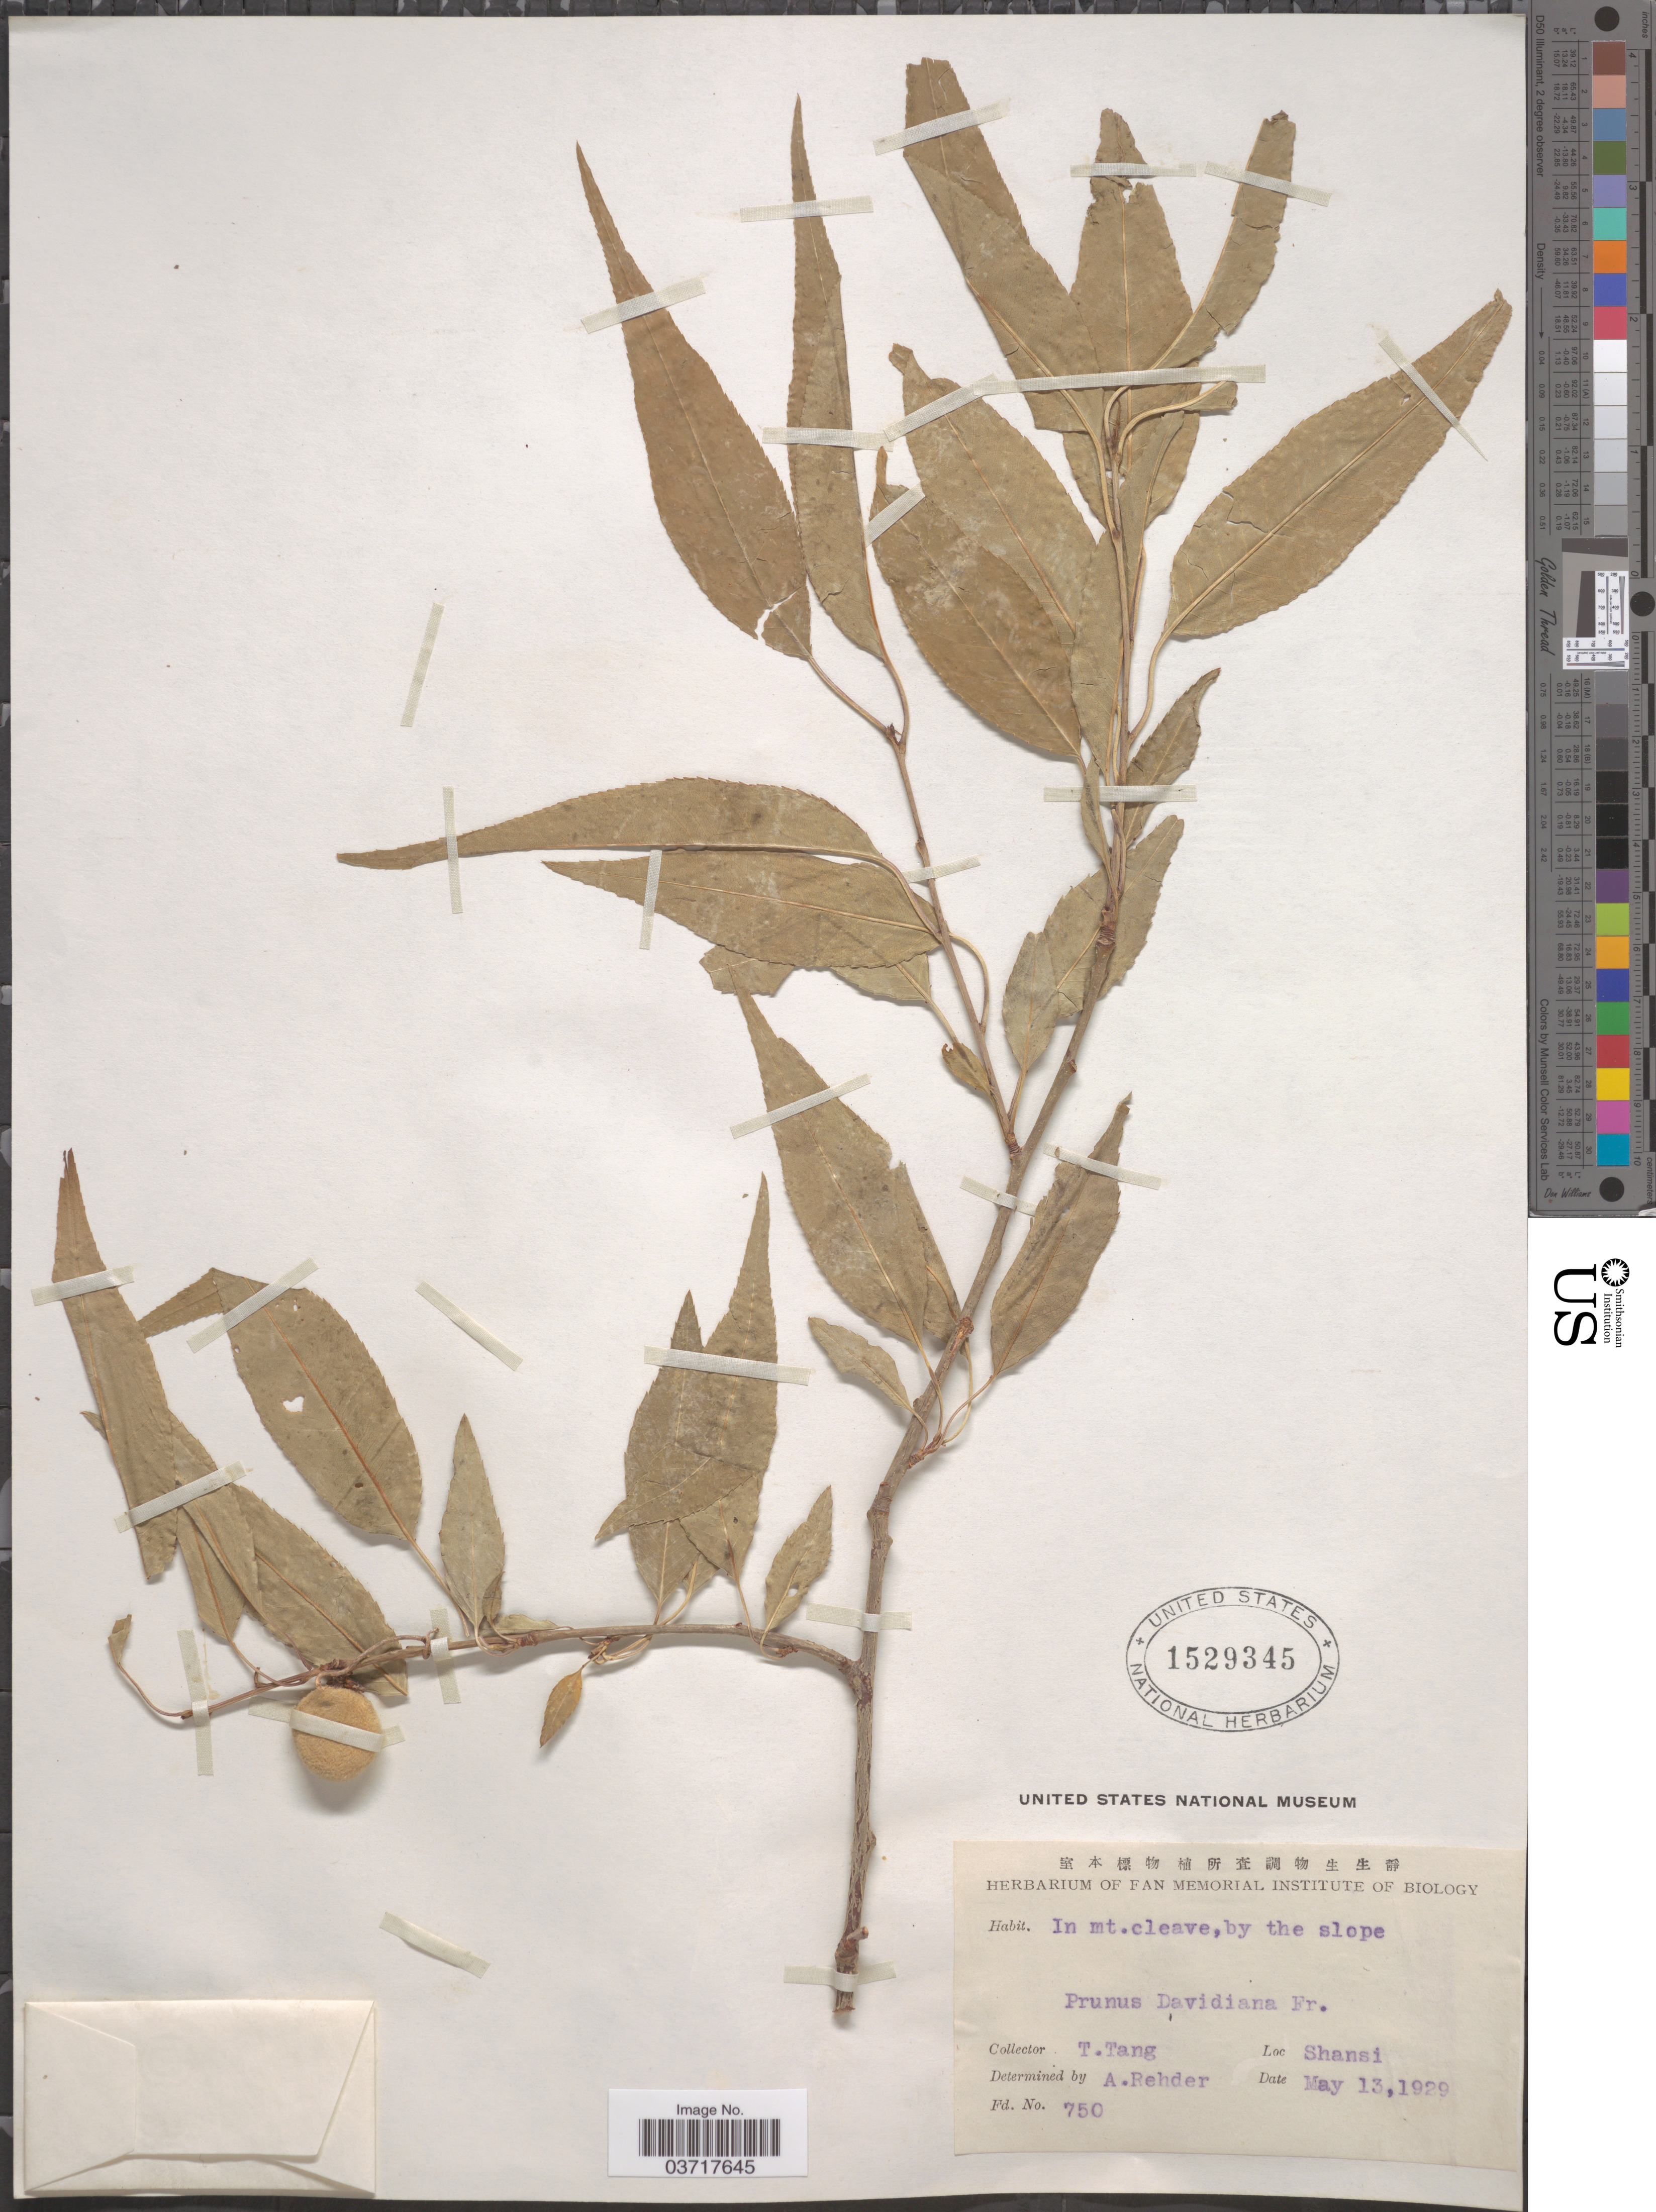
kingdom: Plantae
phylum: Tracheophyta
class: Magnoliopsida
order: Rosales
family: Rosaceae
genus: Prunus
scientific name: Prunus davidiana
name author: (Carrière) Franch.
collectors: T. Tang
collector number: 750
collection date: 1929-05-13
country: China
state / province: Shanxi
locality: Shansi.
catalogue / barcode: US 1529345